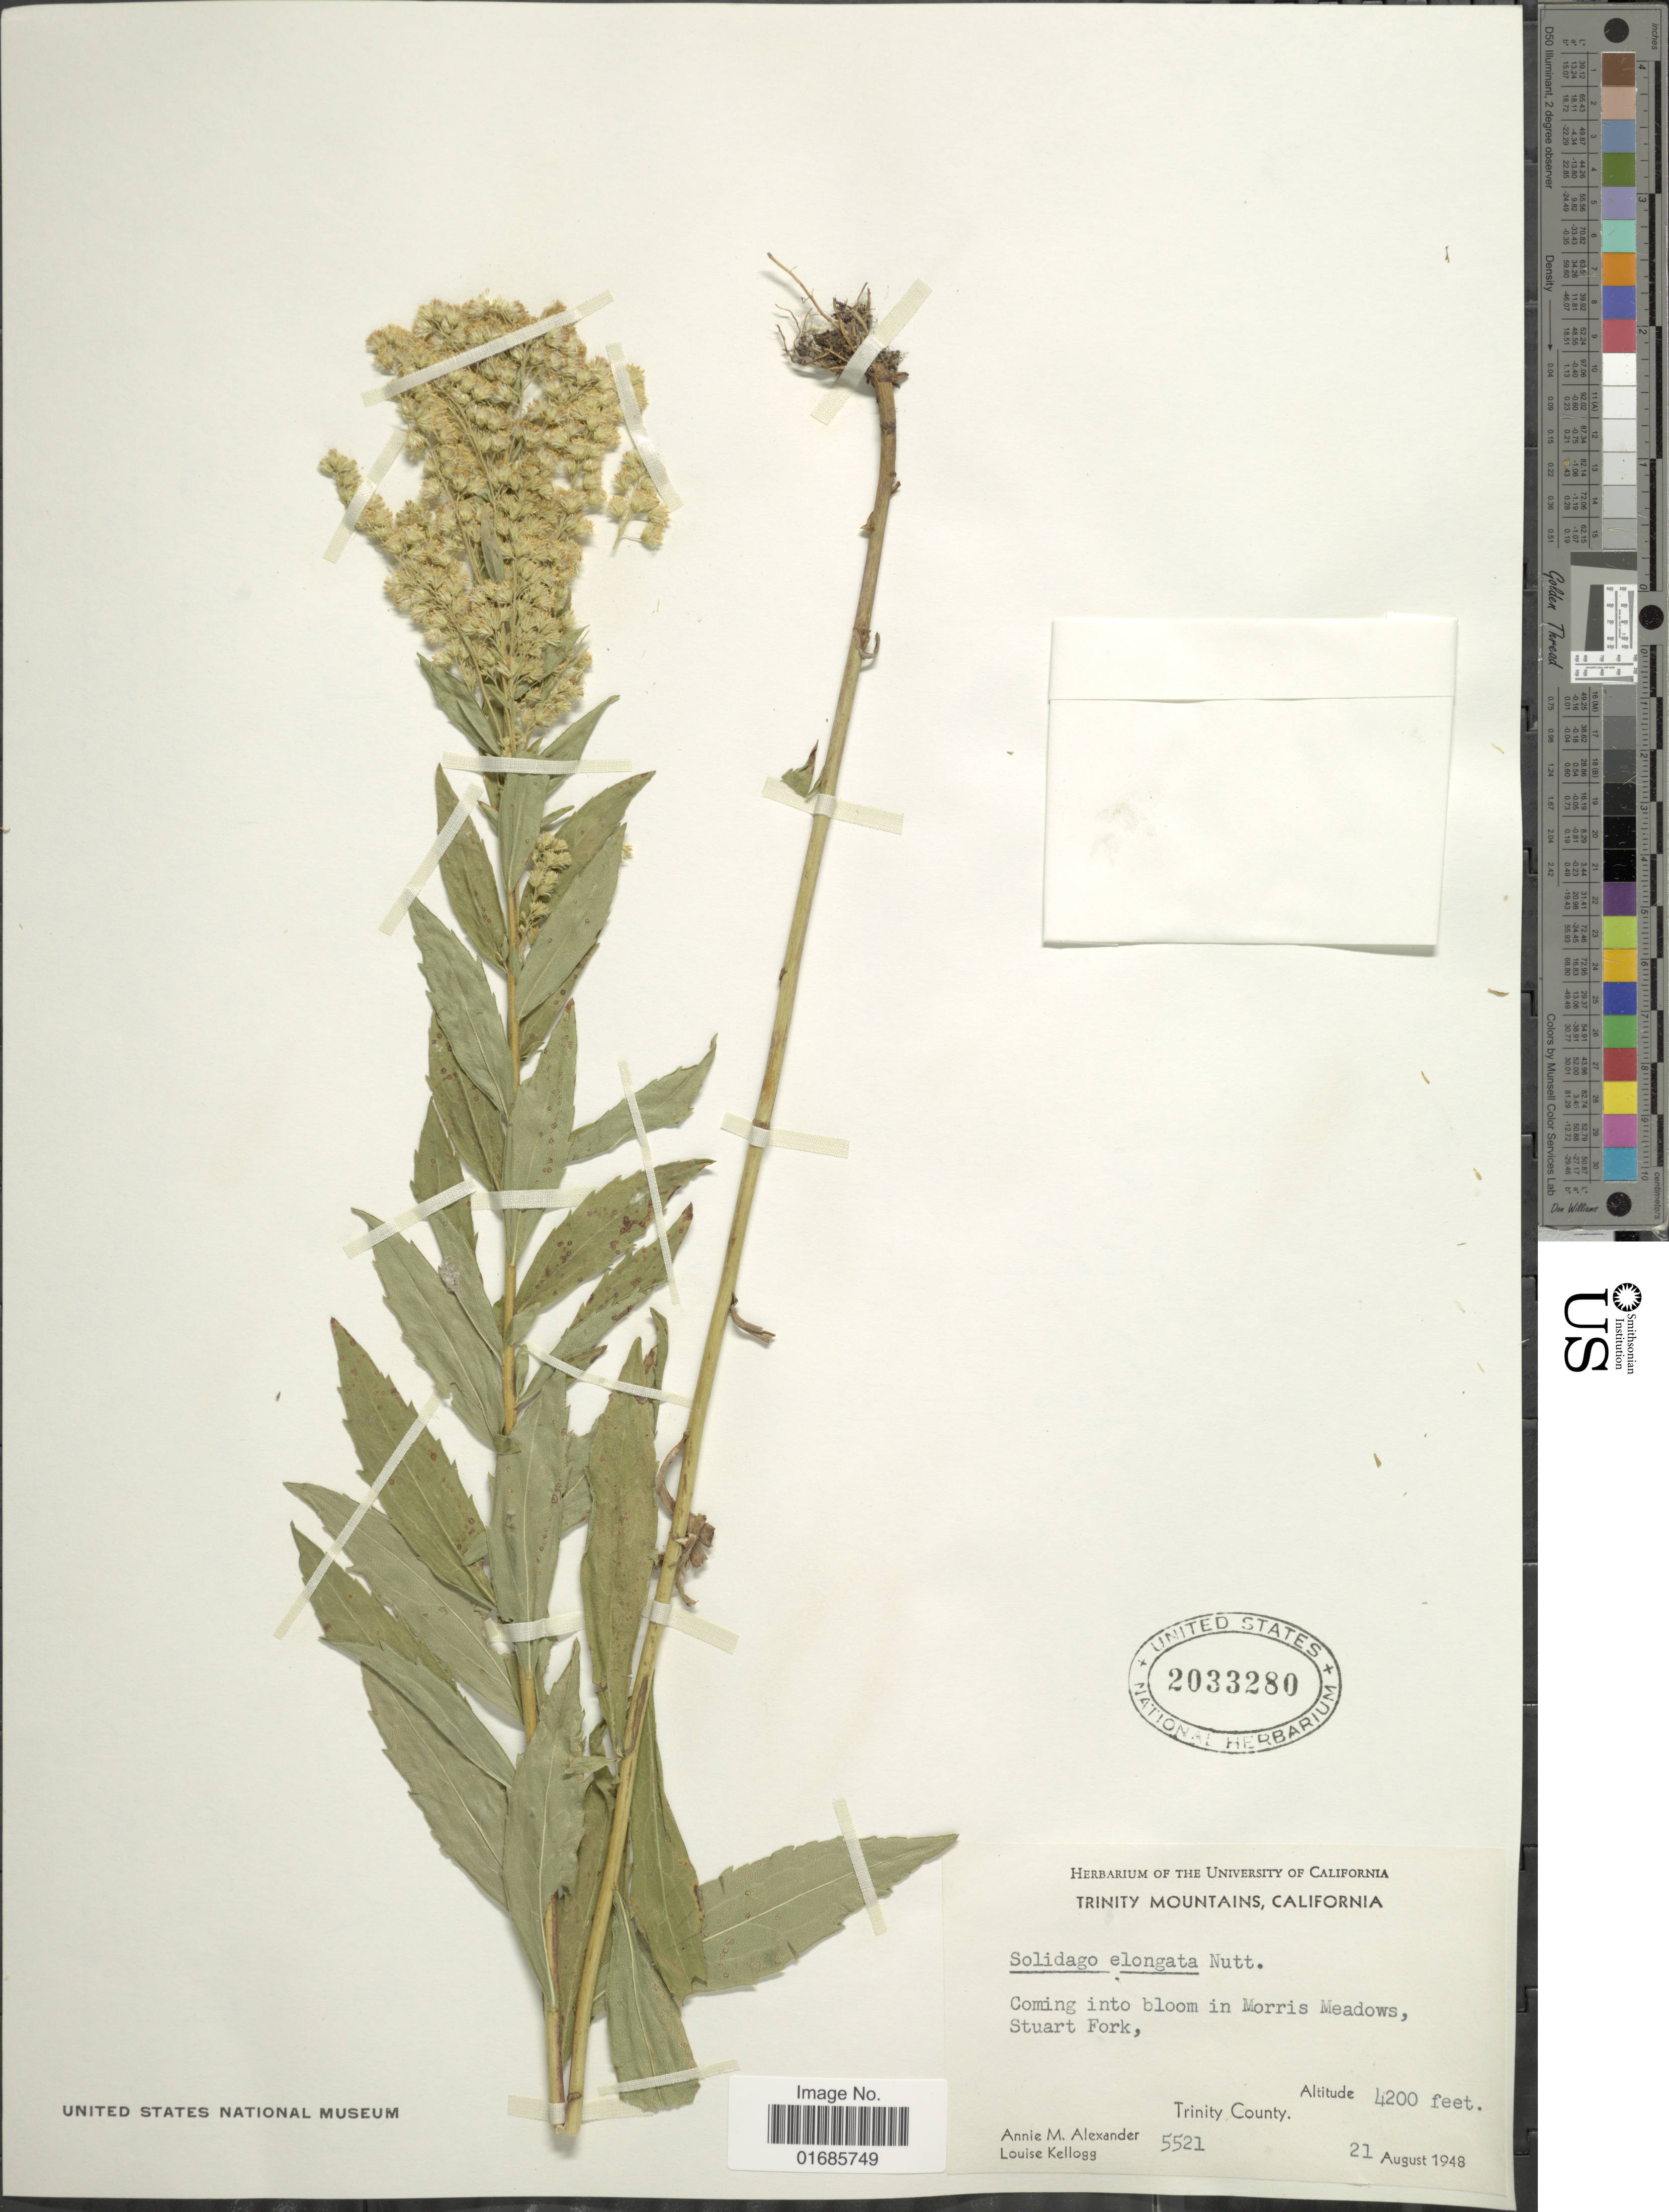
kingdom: Plantae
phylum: Tracheophyta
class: Magnoliopsida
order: Asterales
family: Asteraceae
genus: Solidago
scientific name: Solidago canadensis var. salebrosa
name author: (Piper) M.E. Jones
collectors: A. M. Alexander & L. Kellogg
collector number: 5521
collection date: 1948-08-21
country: United States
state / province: California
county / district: Trinity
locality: Trinity Mountains, Morris Meadows, Stuart Fork, Trinity County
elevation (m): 1280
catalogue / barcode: US 2033280